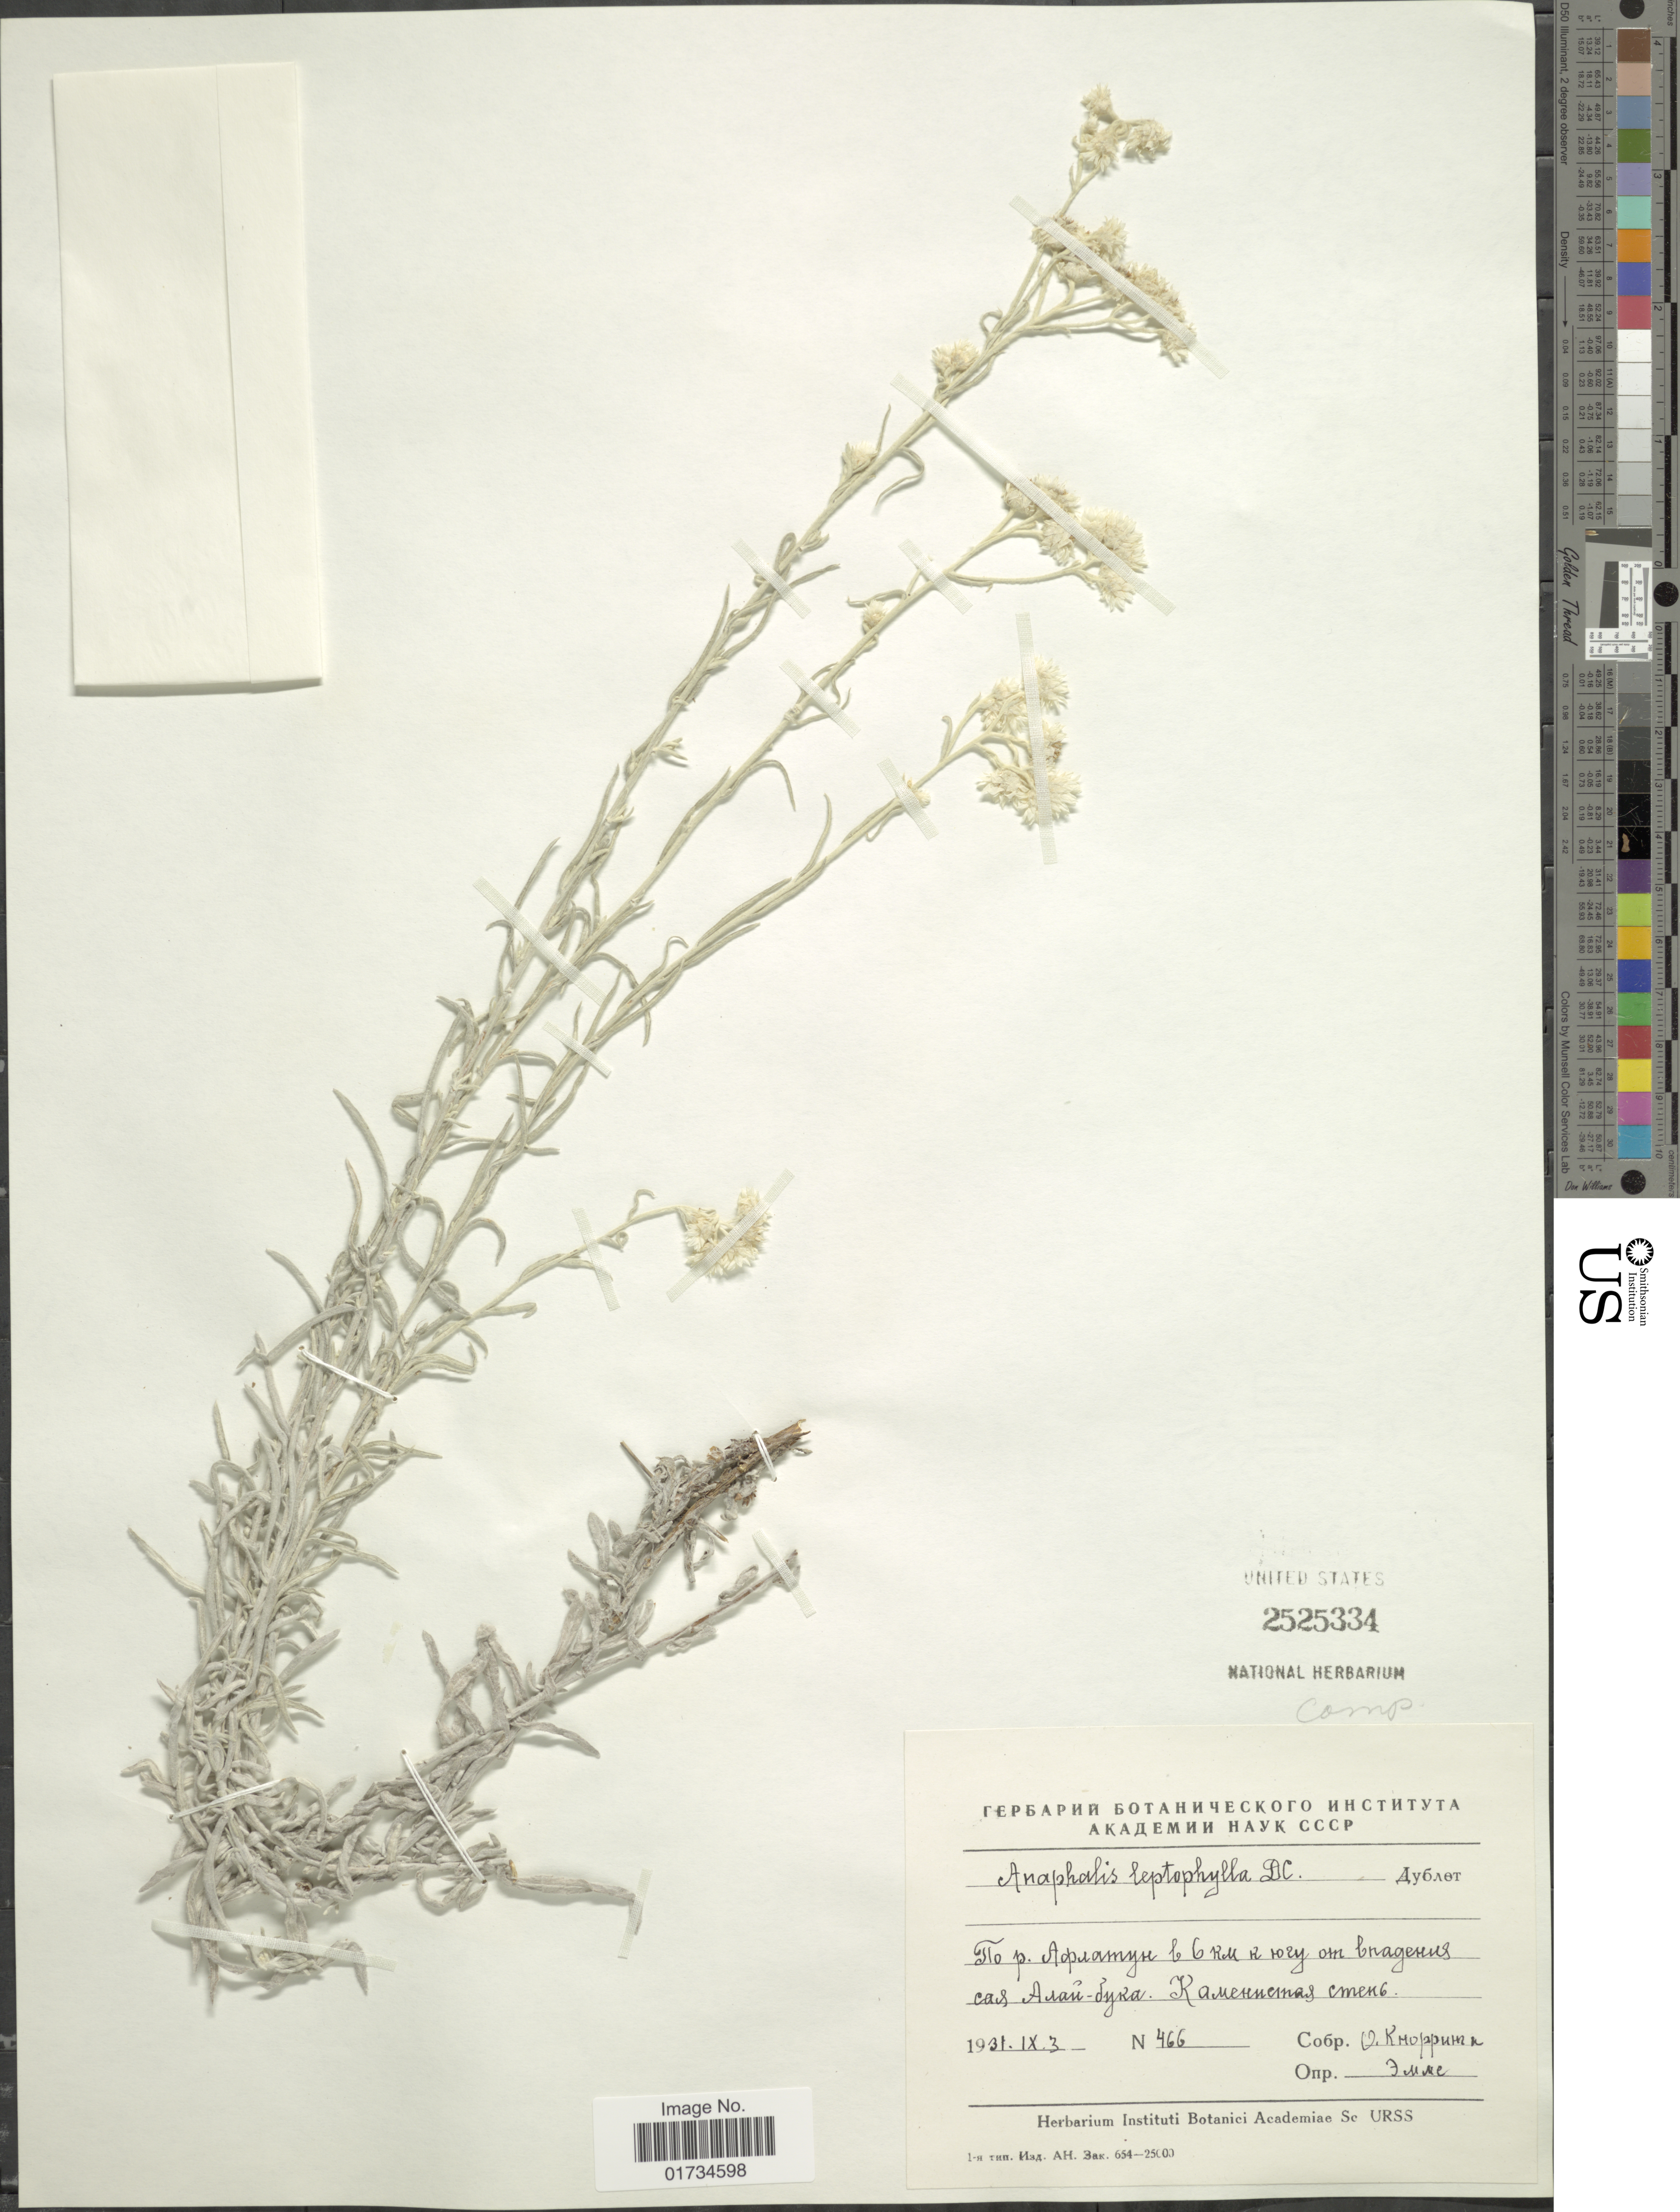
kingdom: Plantae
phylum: Tracheophyta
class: Magnoliopsida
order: Asterales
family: Asteraceae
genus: Anaphalis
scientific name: Anaphalis leptophylla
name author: DC.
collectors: O. Kmoppum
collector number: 466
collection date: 1931-09-03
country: Kyrgyzstan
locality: Mo p. Apuamyse b Gru R tozy om bragemus cas Aran-dyra. Kamehnemas cmnet [interpreted]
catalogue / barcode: US 2525334